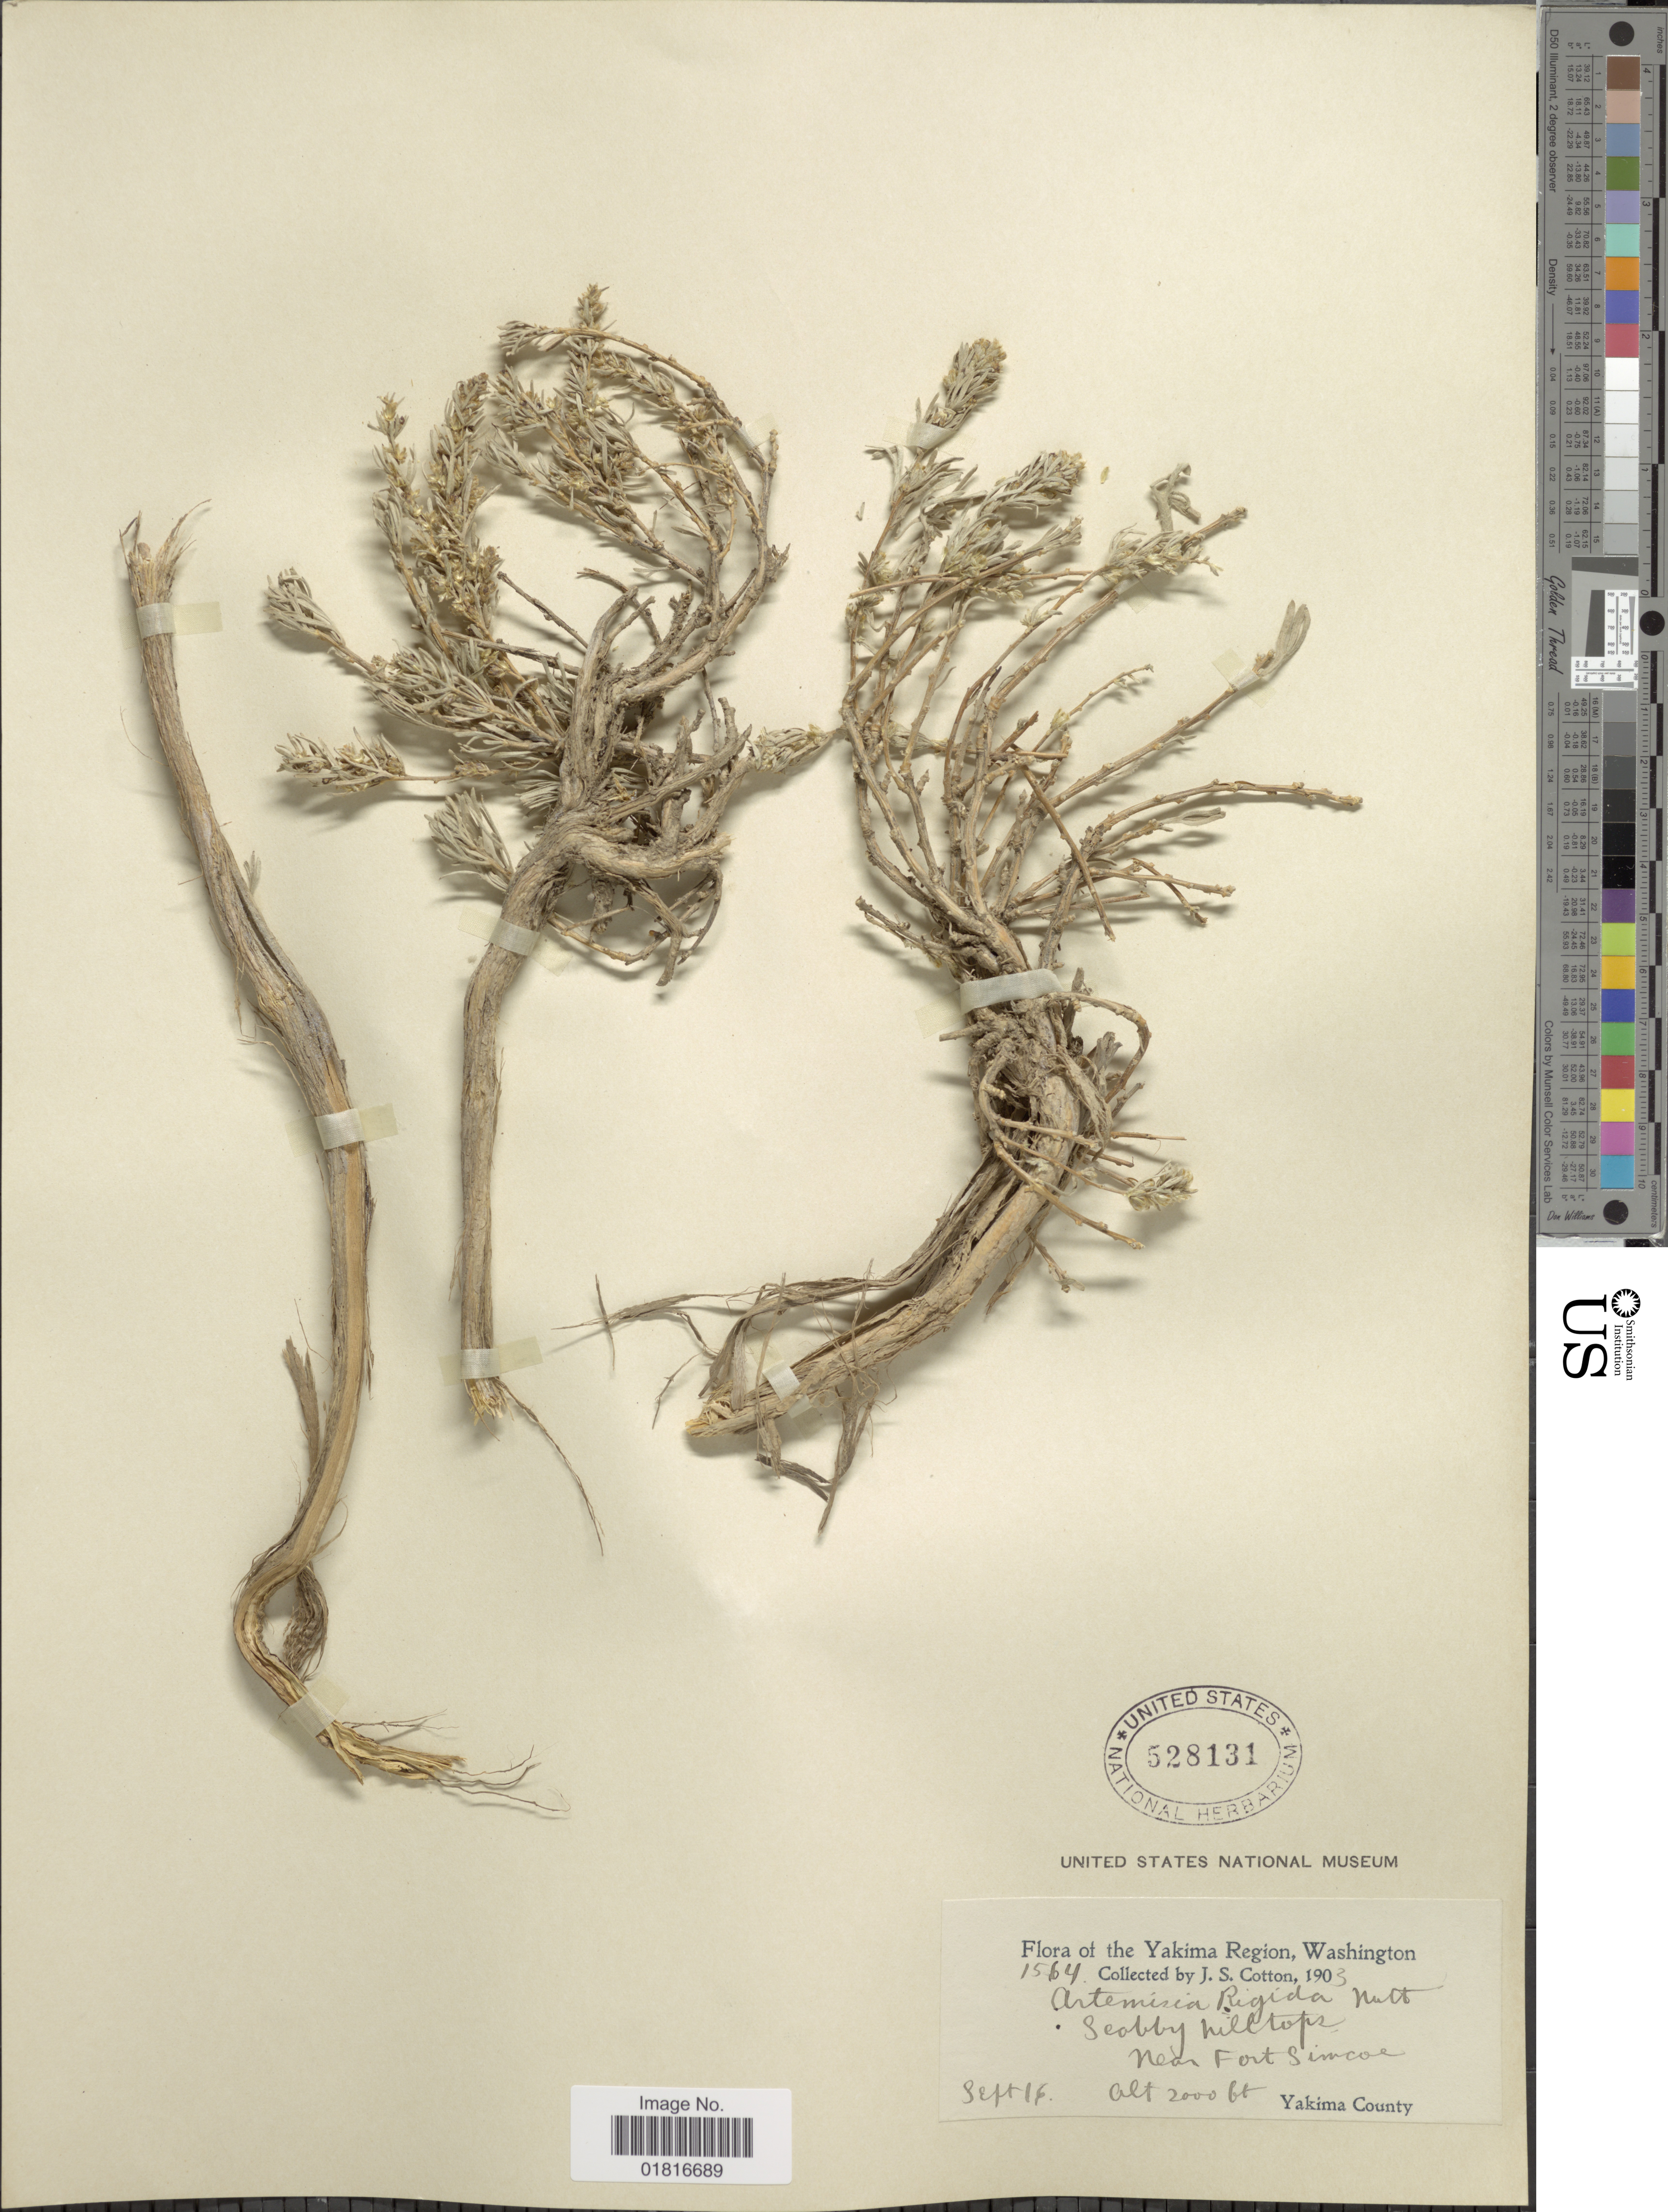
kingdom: Plantae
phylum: Tracheophyta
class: Magnoliopsida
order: Asterales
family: Asteraceae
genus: Artemisia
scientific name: Artemisia rigida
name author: (Nutt.) A. Gray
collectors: J. S. Cotton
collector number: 1564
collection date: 1903-09-16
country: United States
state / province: Washington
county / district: Yakima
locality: The Yakima Region, Scobby hilltop, Near Fort Simcoe, Yakima County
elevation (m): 610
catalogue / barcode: US 528131